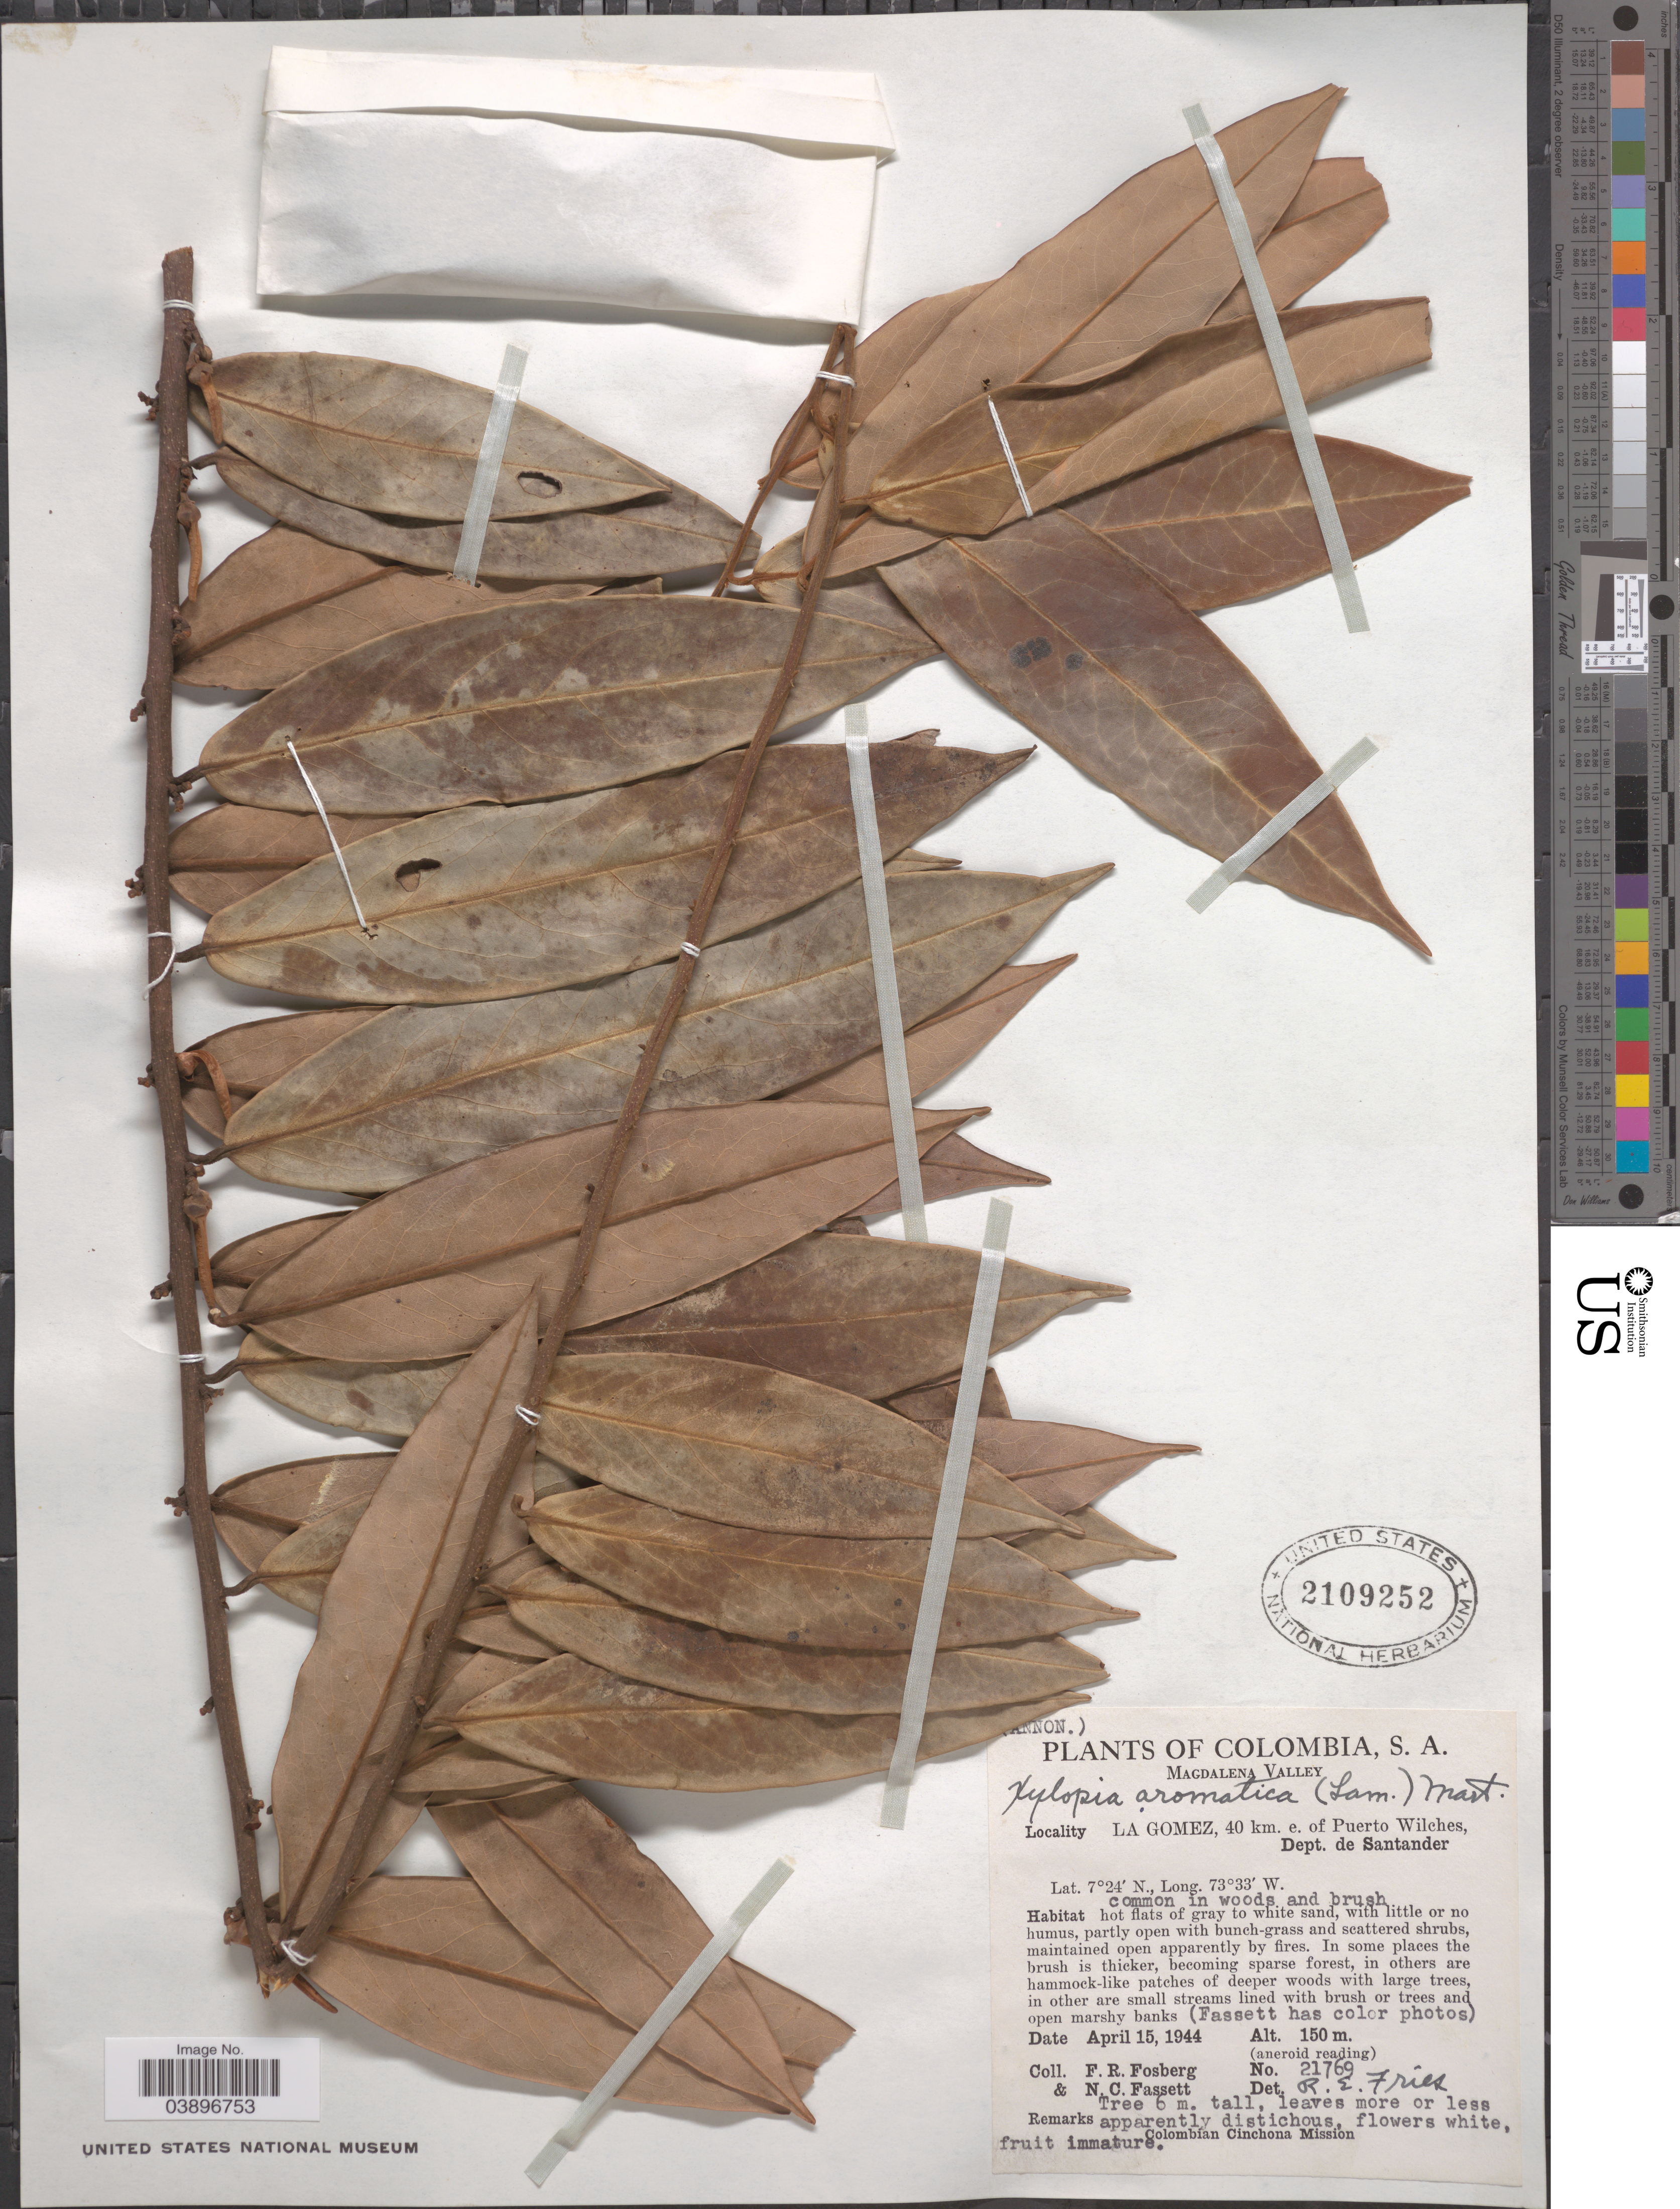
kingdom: Plantae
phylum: Tracheophyta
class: Magnoliopsida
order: Magnoliales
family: Annonaceae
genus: Xylopia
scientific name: Xylopia aromatica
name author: (Lam.) Mart.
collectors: F. R. Fosberg & N. C. Fassett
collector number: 21769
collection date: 1944-04-15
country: Colombia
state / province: Santander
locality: Magdalena Valley. La Gomez, 40 km. e. of Puerto Wilches, Dept. de Santander.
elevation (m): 150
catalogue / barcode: US 2109252